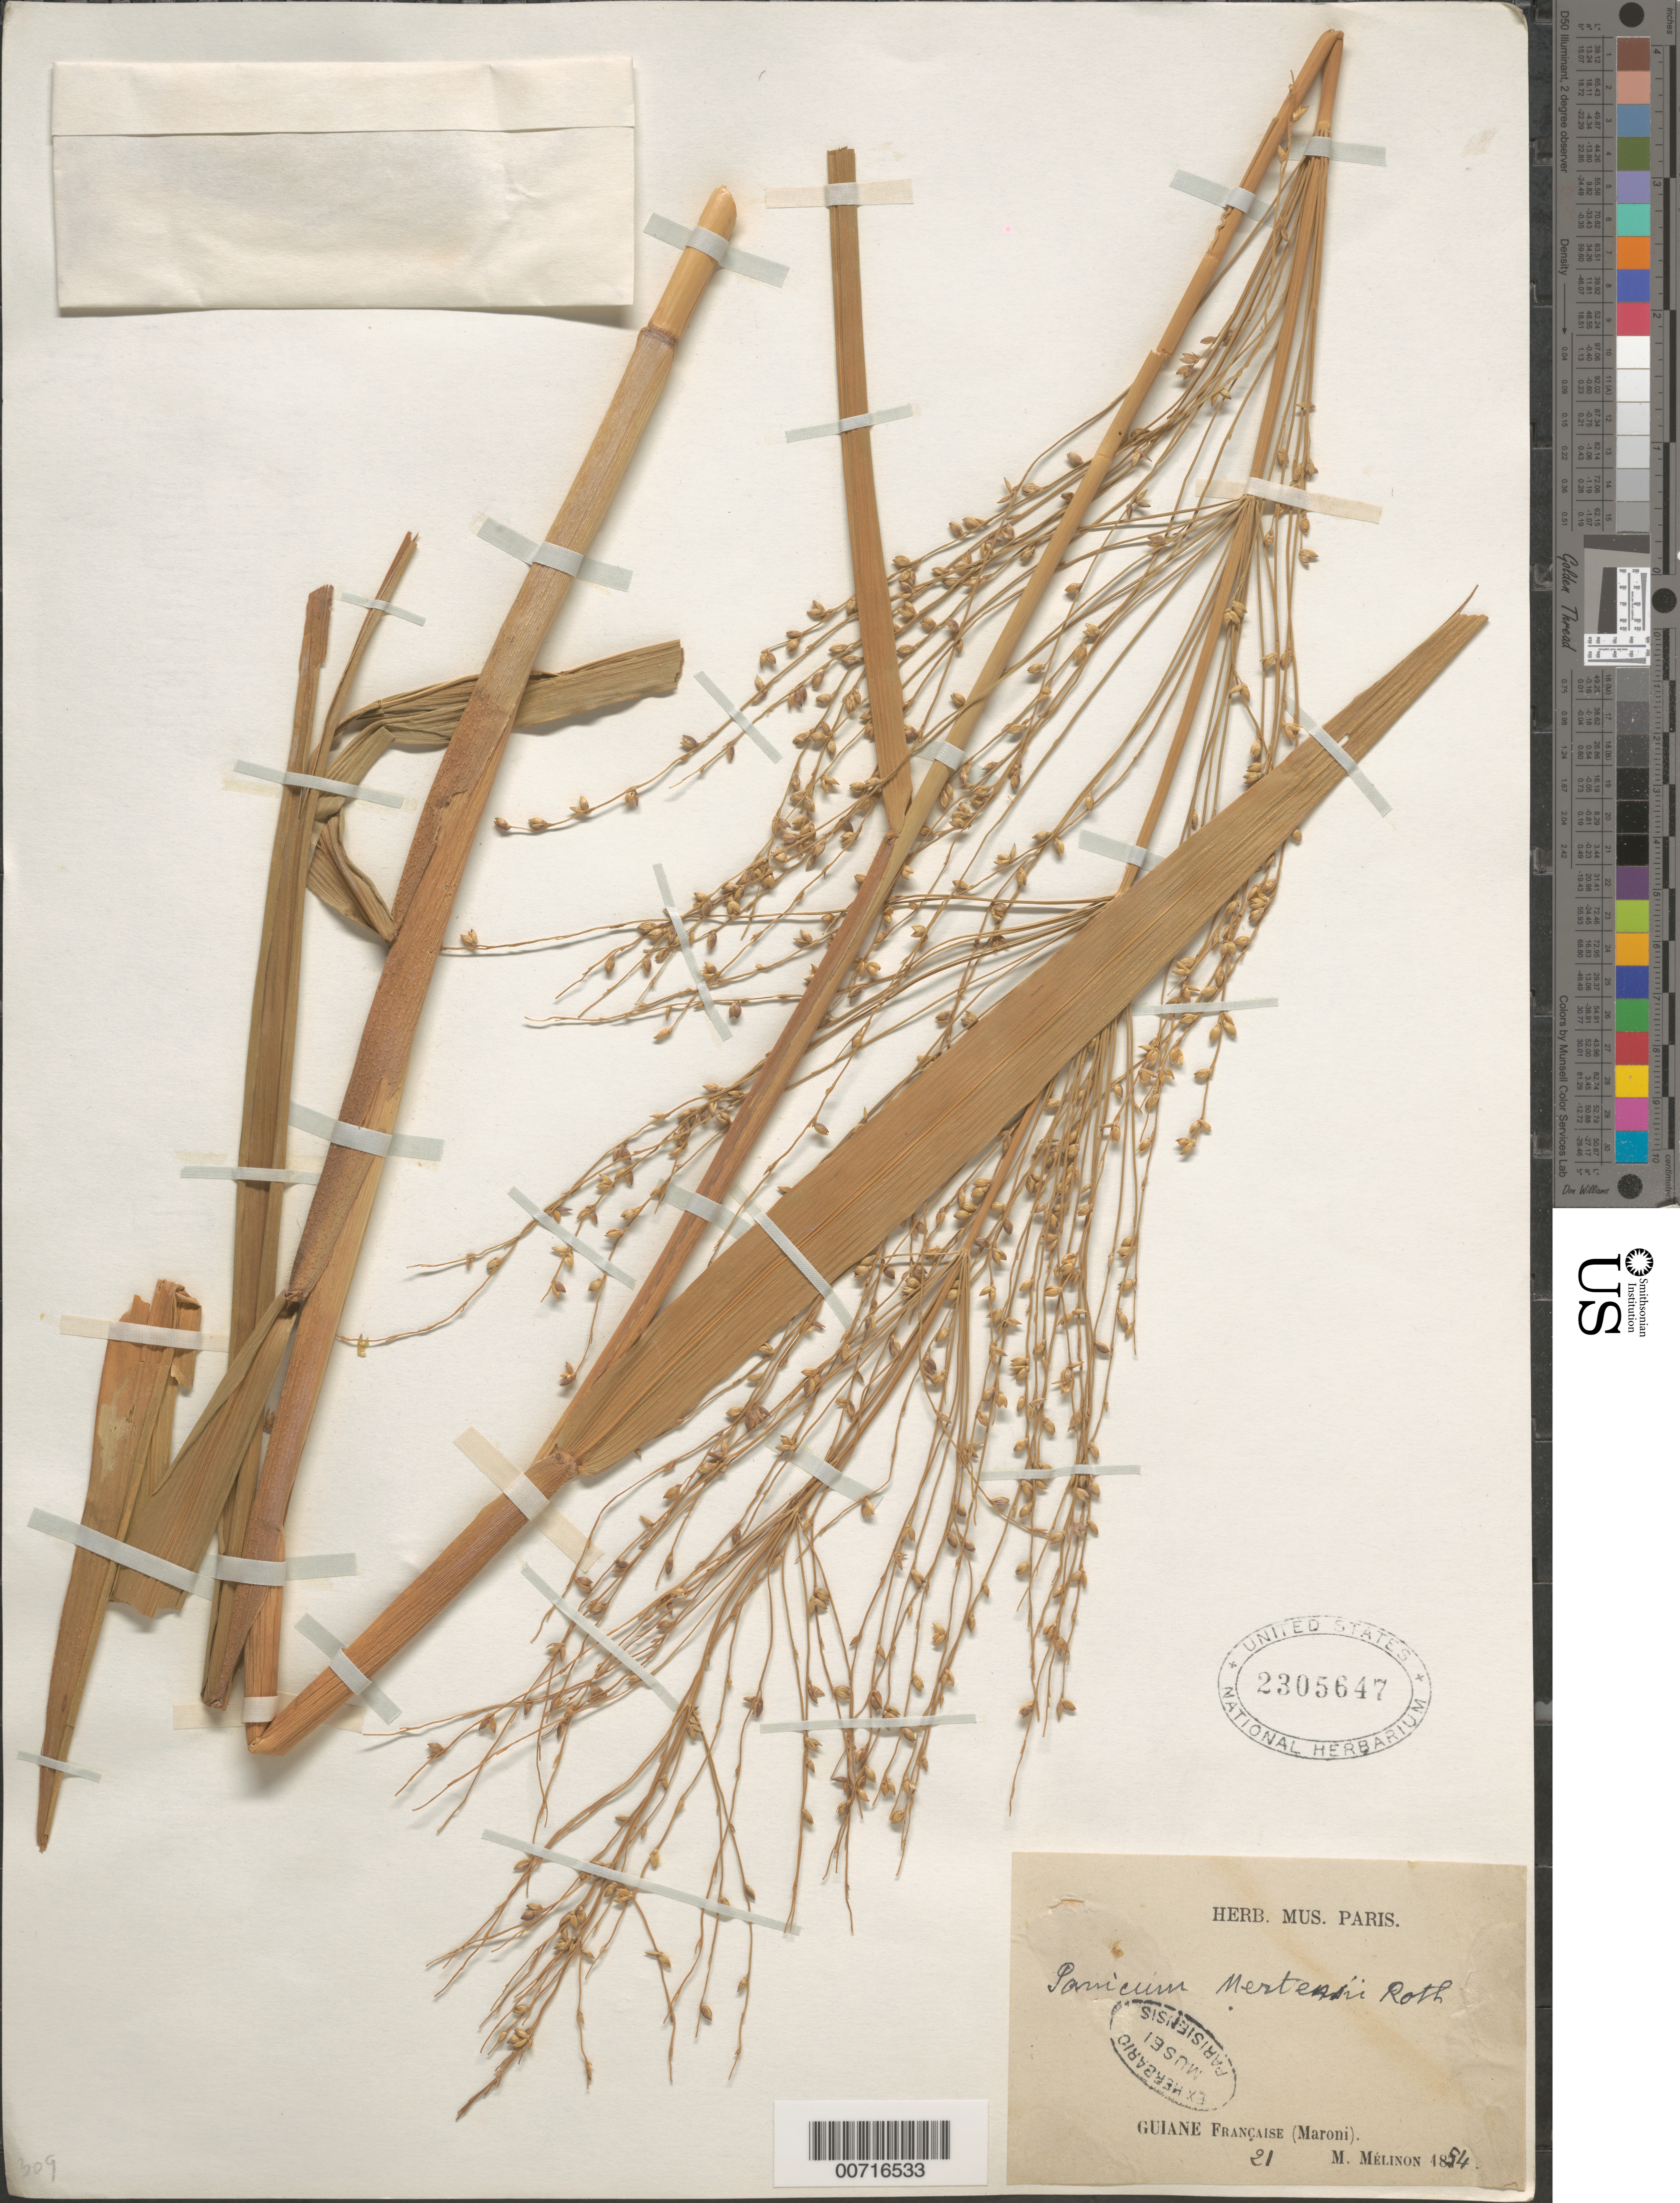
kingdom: Plantae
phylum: Tracheophyta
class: Liliopsida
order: Poales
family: Poaceae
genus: Stephostachys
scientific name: Stephostachys mertensii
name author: (Roth) Zuloaga & Marrone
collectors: E. Mélinon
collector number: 22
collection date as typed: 1854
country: French Guiana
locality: Maroni R.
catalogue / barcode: US 2305647